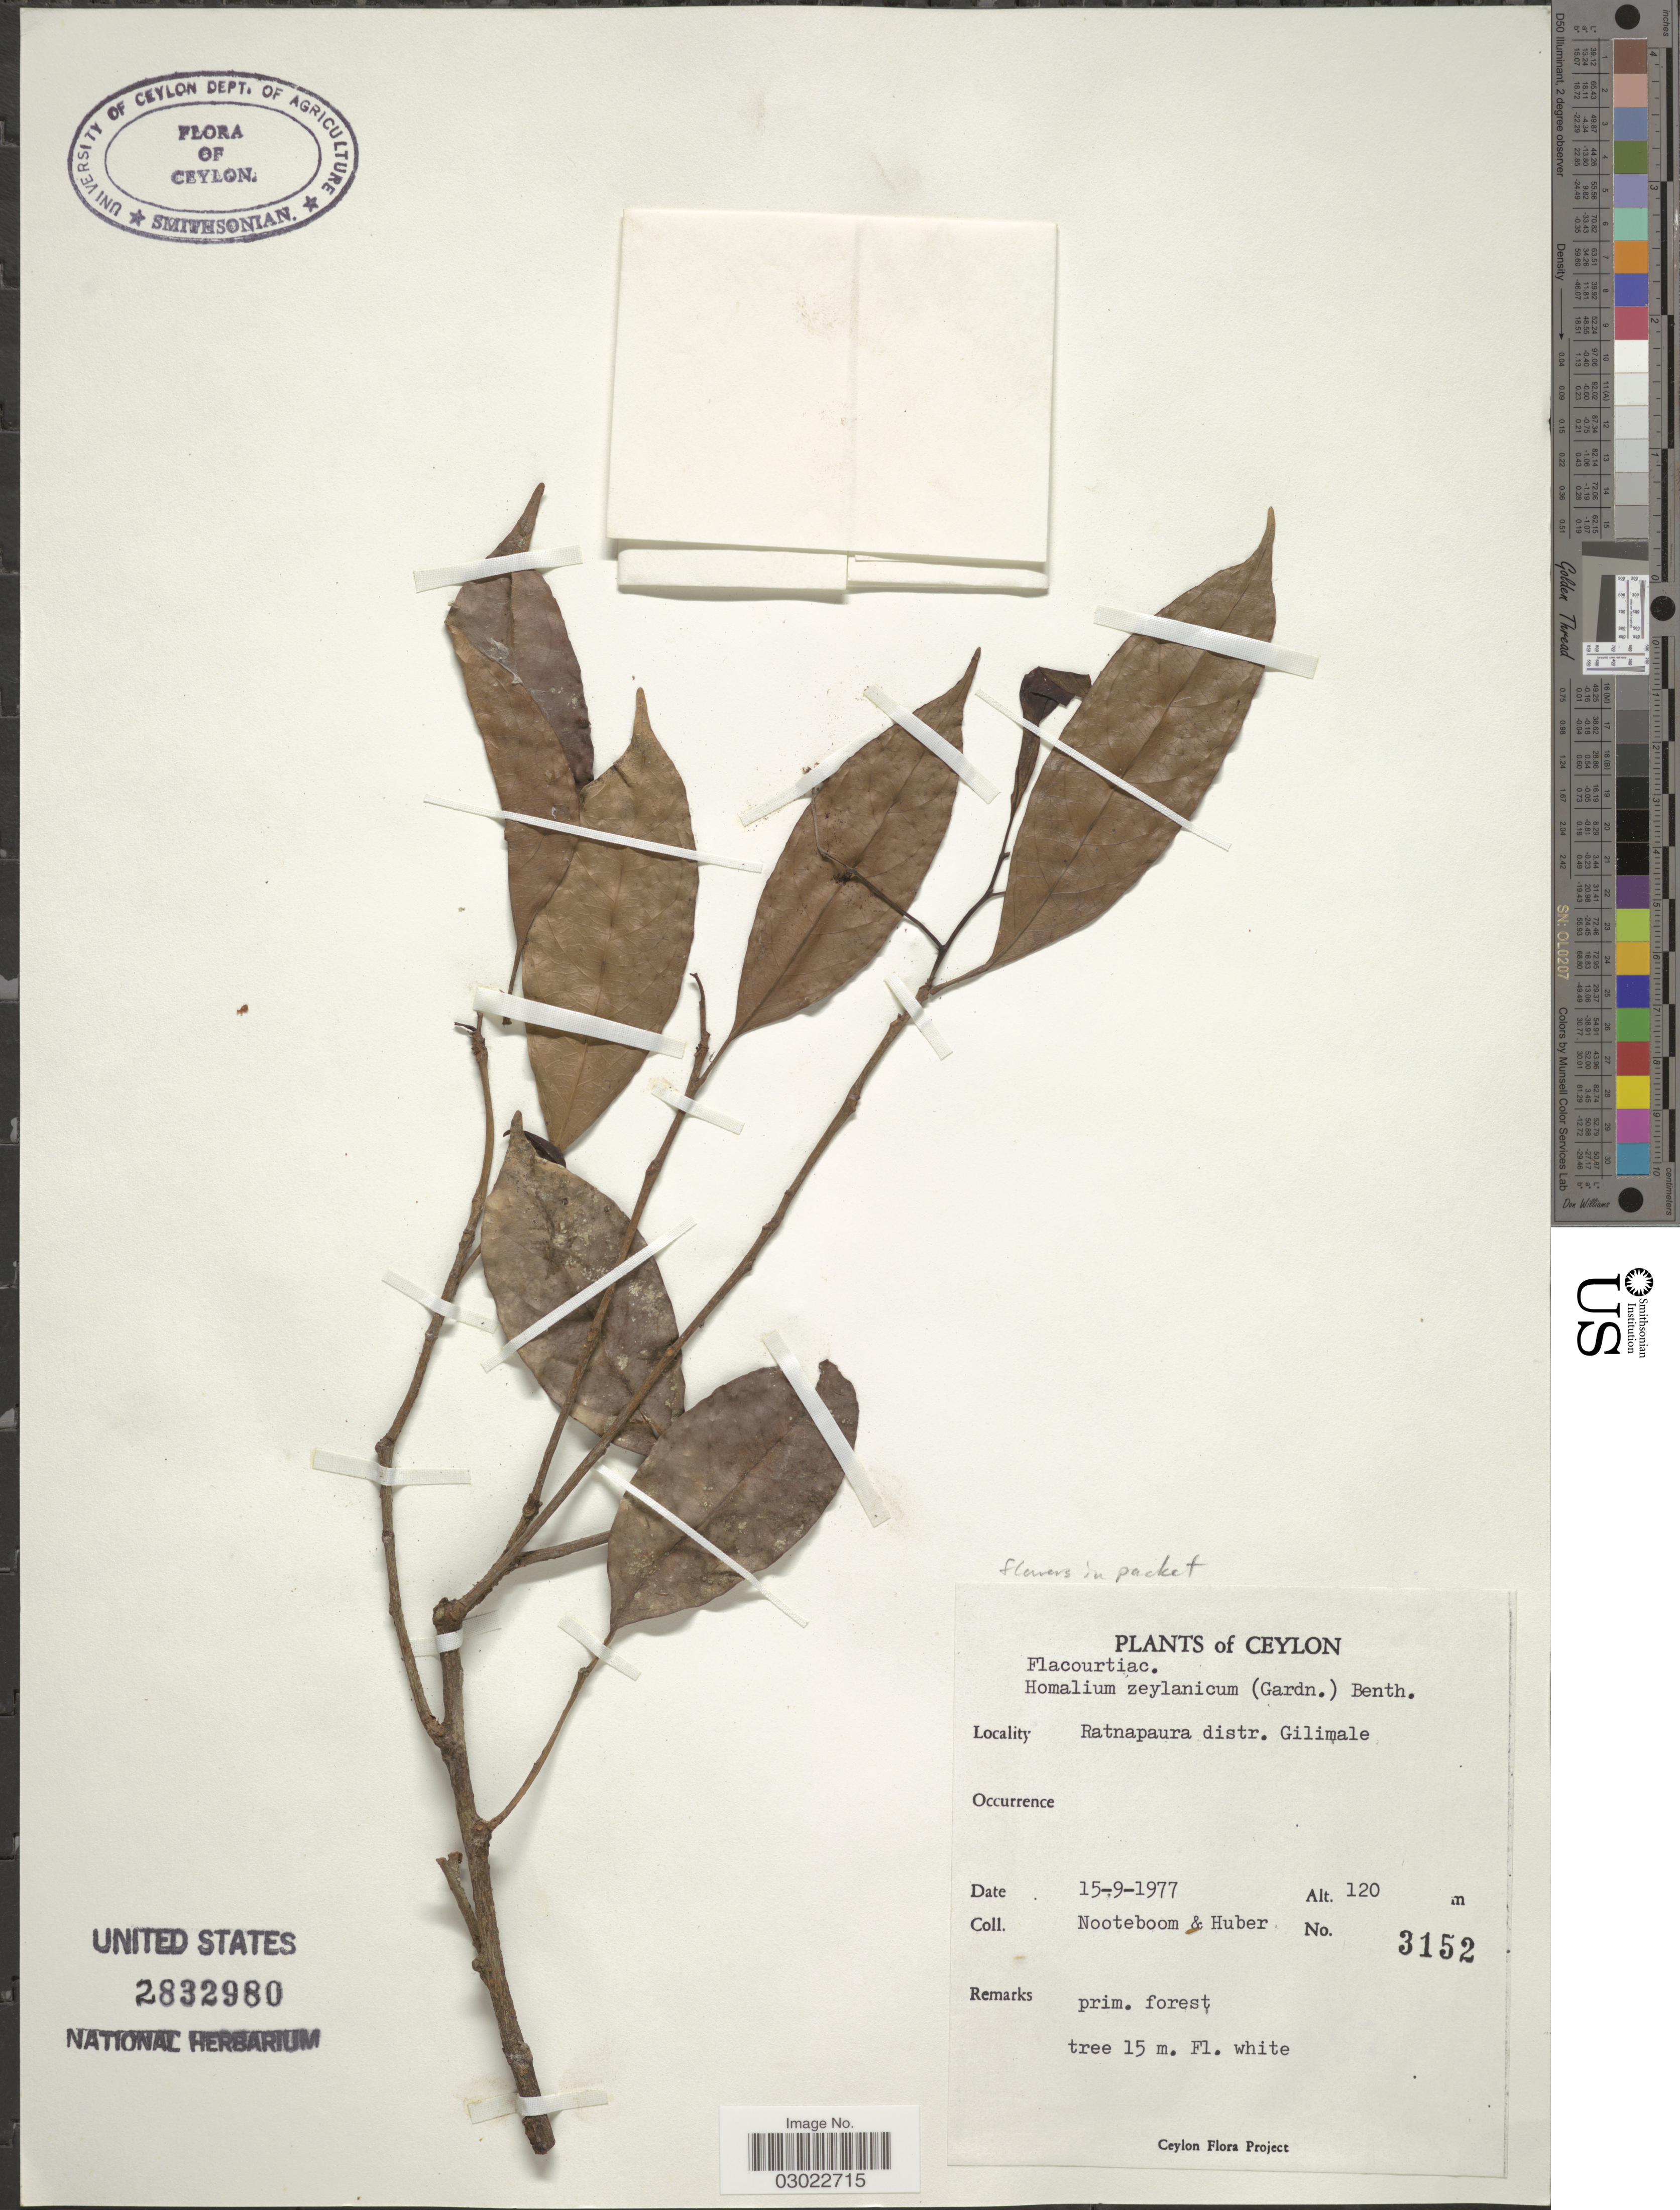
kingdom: Plantae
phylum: Tracheophyta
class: Magnoliopsida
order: Malpighiales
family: Salicaceae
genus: Homalium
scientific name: Homalium ceylanicum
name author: (Gardner) Benth.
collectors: Nooteboom, -- & Huber, --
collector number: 3152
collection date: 1977-09-15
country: Sri Lanka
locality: Ceylon. Ratnapura distr. Gilimale.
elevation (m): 120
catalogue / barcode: US 2832980